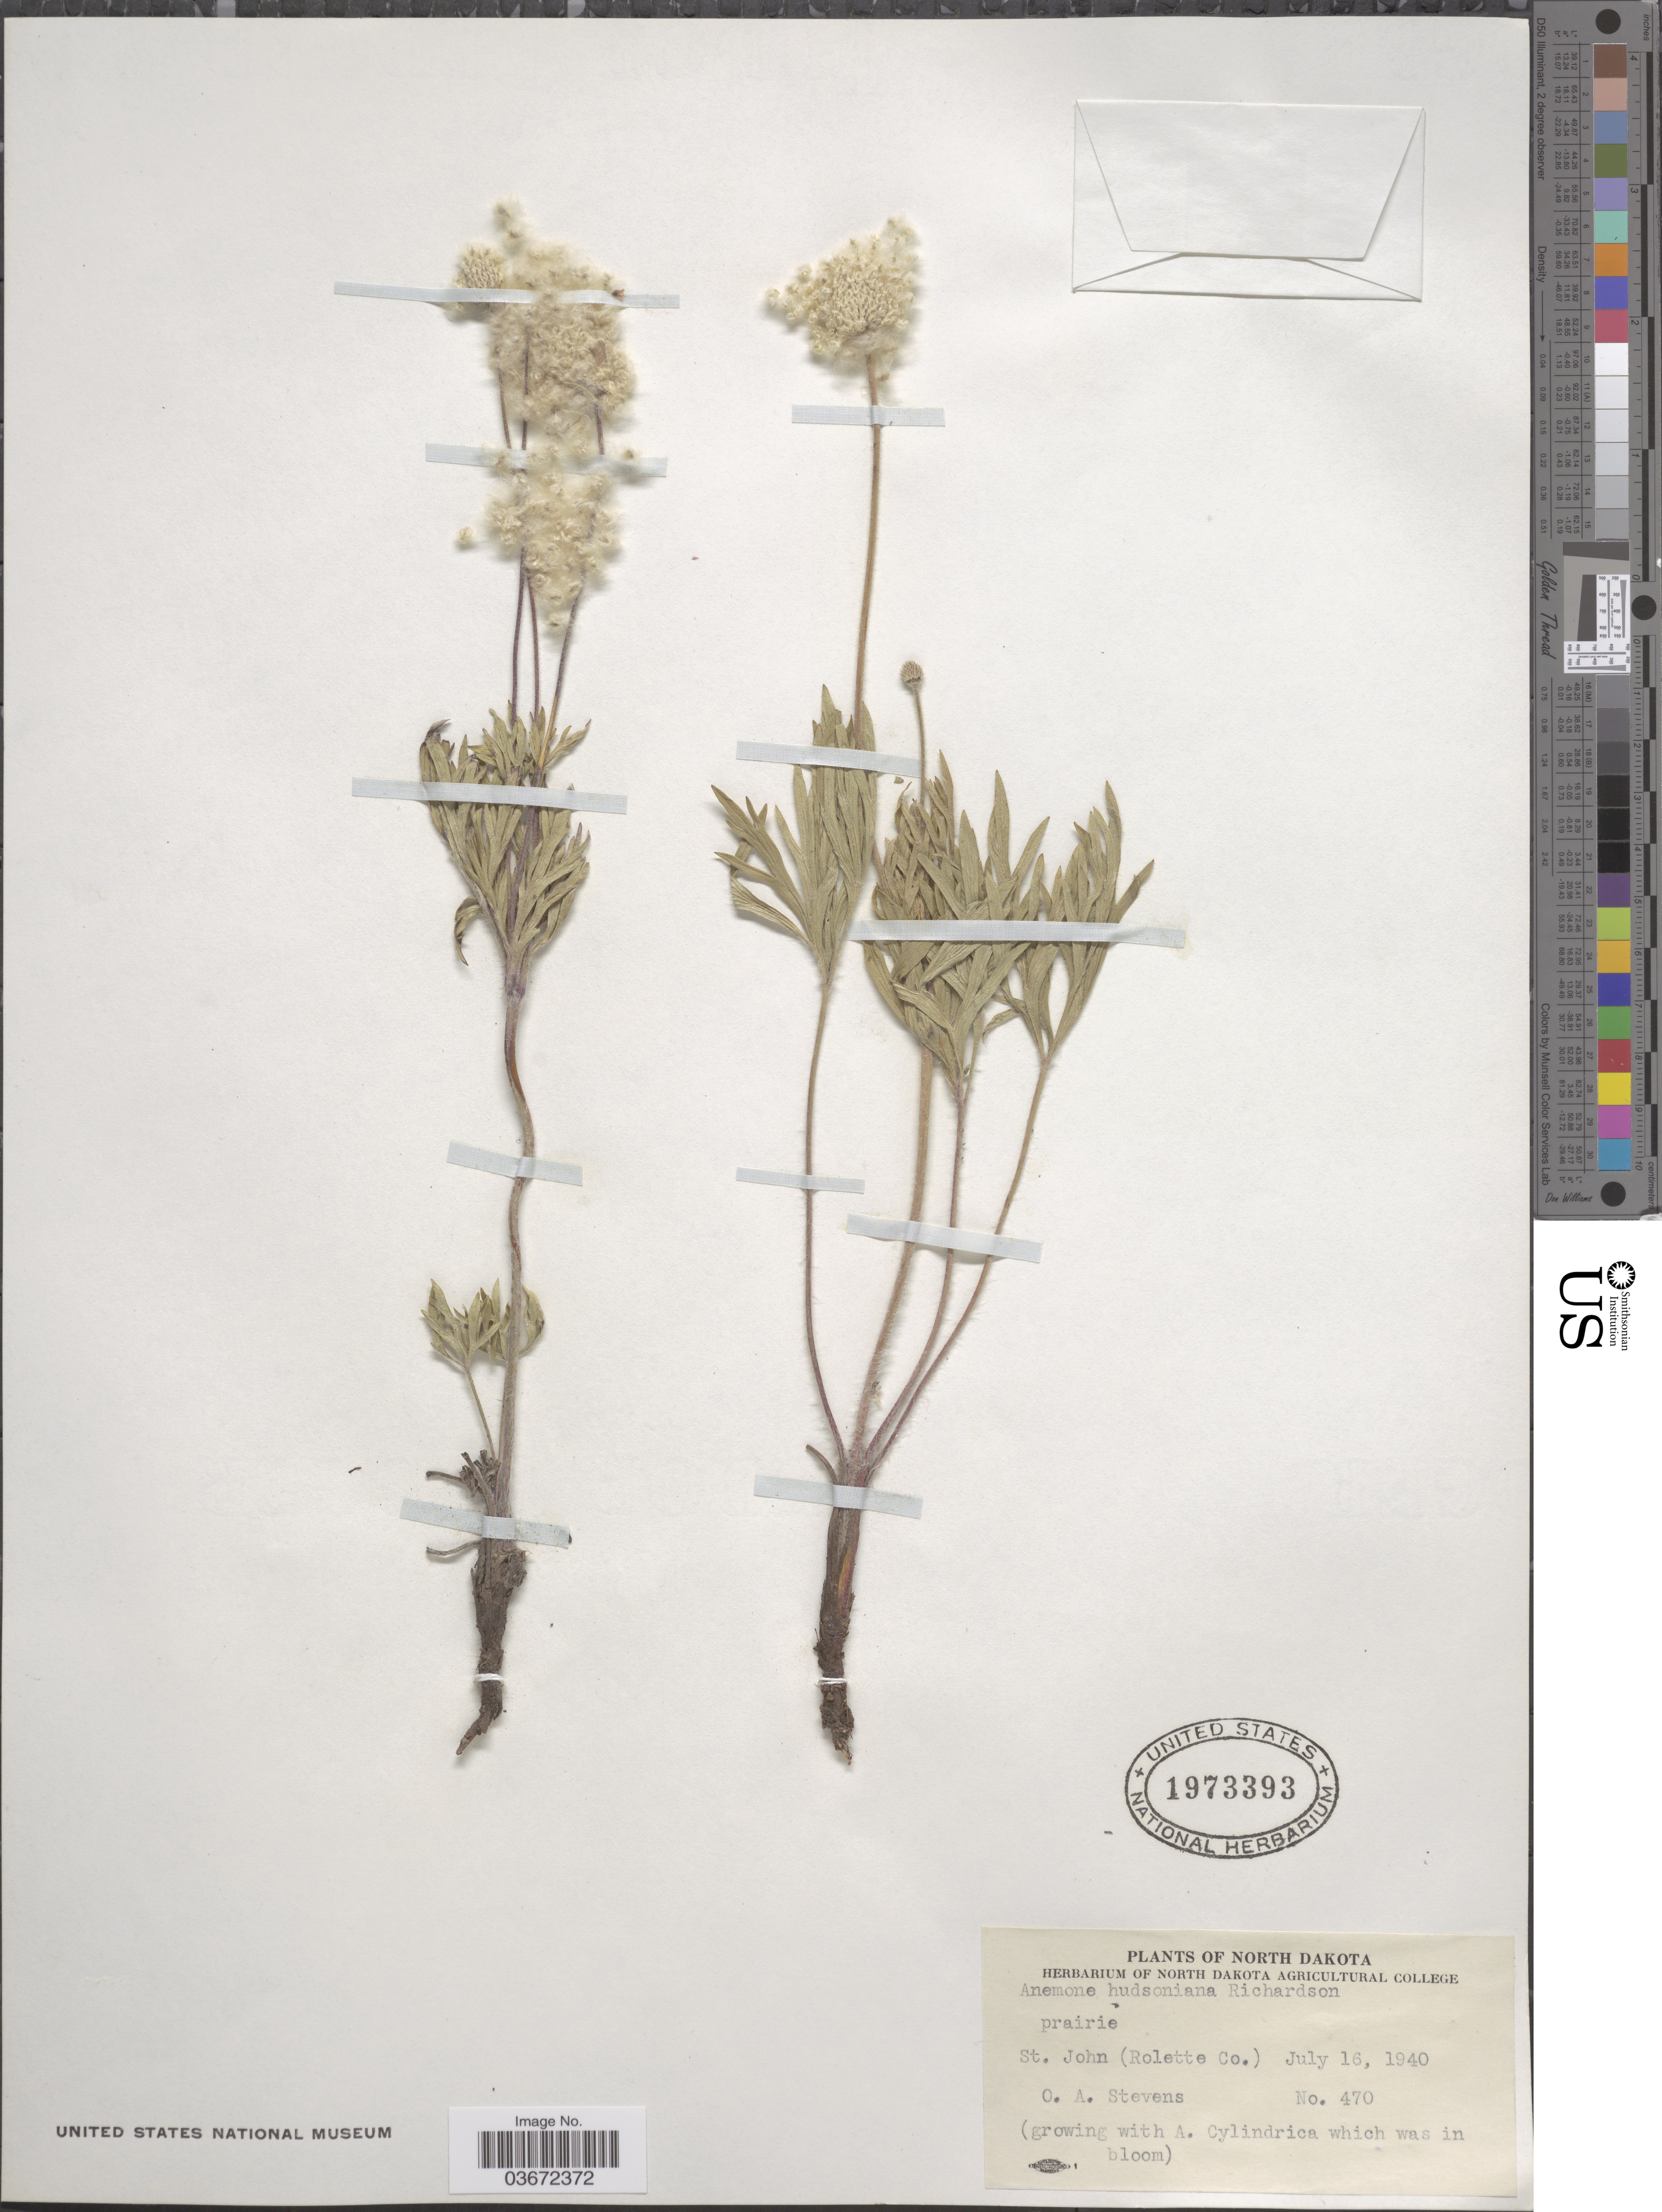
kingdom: Plantae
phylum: Tracheophyta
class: Magnoliopsida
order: Ranunculales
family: Ranunculaceae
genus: Anemone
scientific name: Anemone multifida var. hudsoniana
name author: DC.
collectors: O. A. Stevens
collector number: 470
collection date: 1940-07-16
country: United States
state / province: North Dakota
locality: St. John (Rolette Co.).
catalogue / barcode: US 1973393